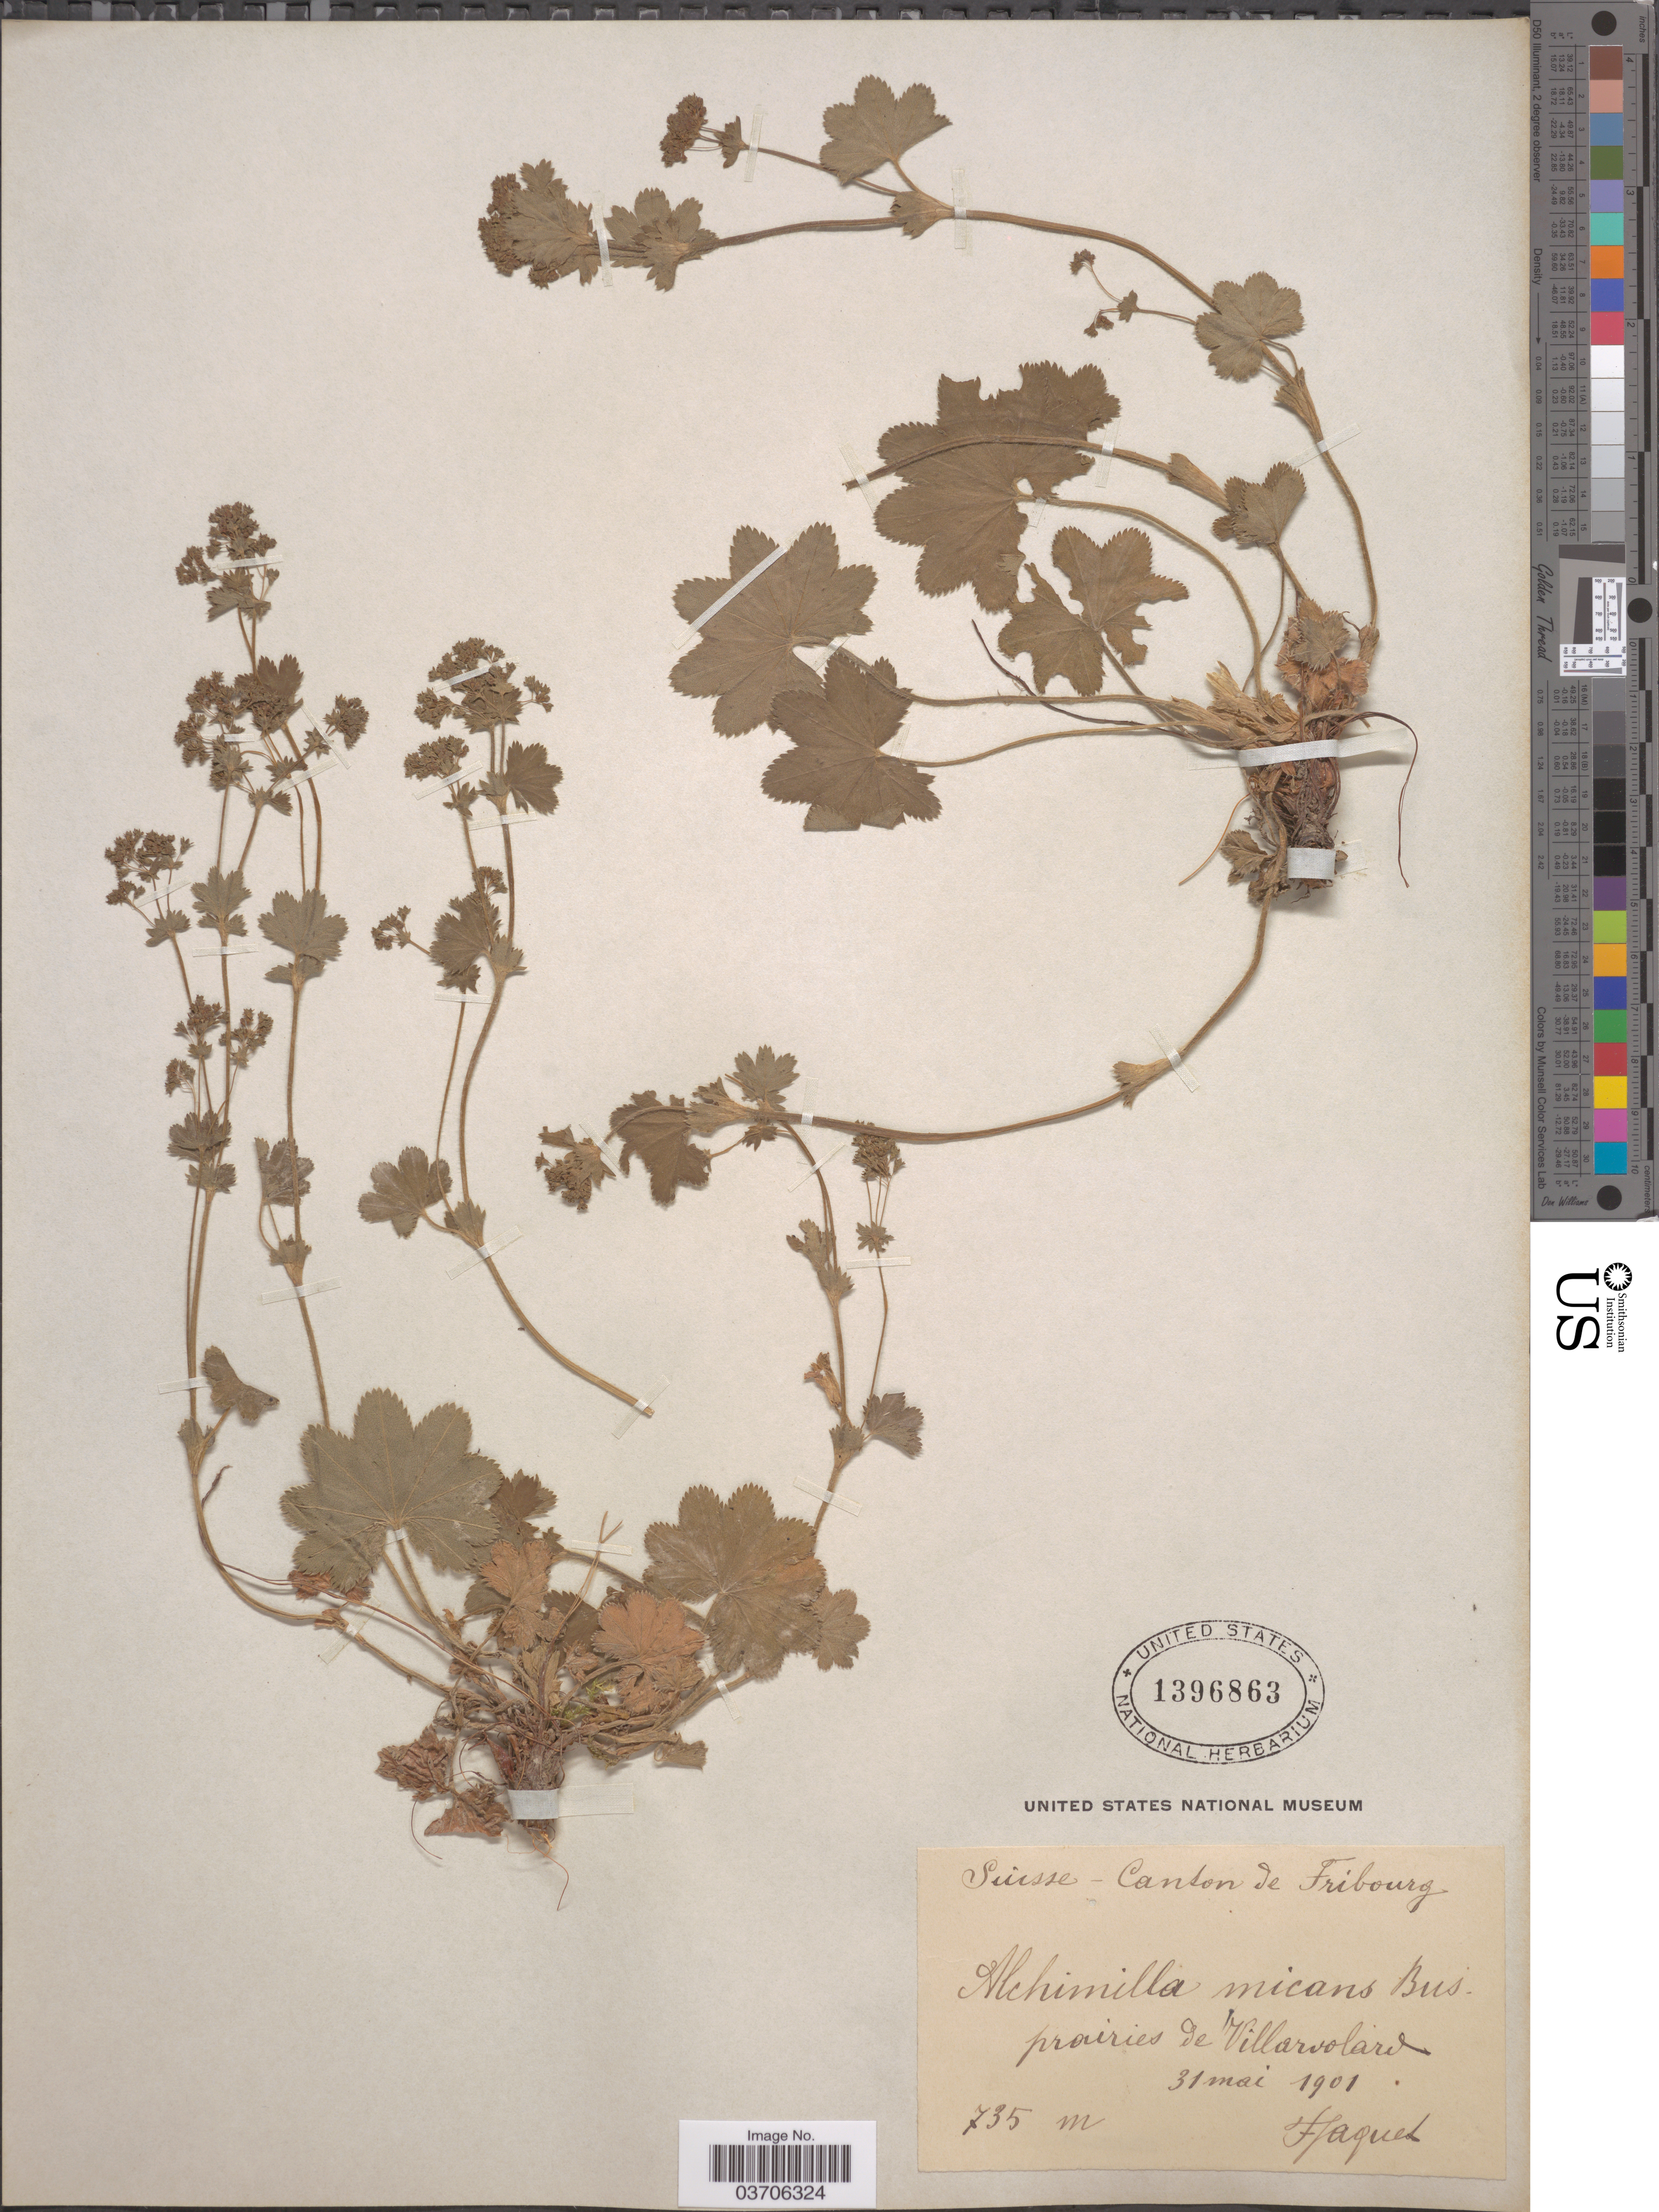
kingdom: Plantae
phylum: Tracheophyta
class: Magnoliopsida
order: Rosales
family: Rosaceae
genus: Alchemilla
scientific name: Alchemilla micans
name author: Buser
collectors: F. Jaquet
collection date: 1901-05-31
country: Switzerland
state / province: Fribourg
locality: Suisse- Canton de Fribourg. Prairies de Villarvolard.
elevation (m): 735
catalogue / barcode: US 1396863